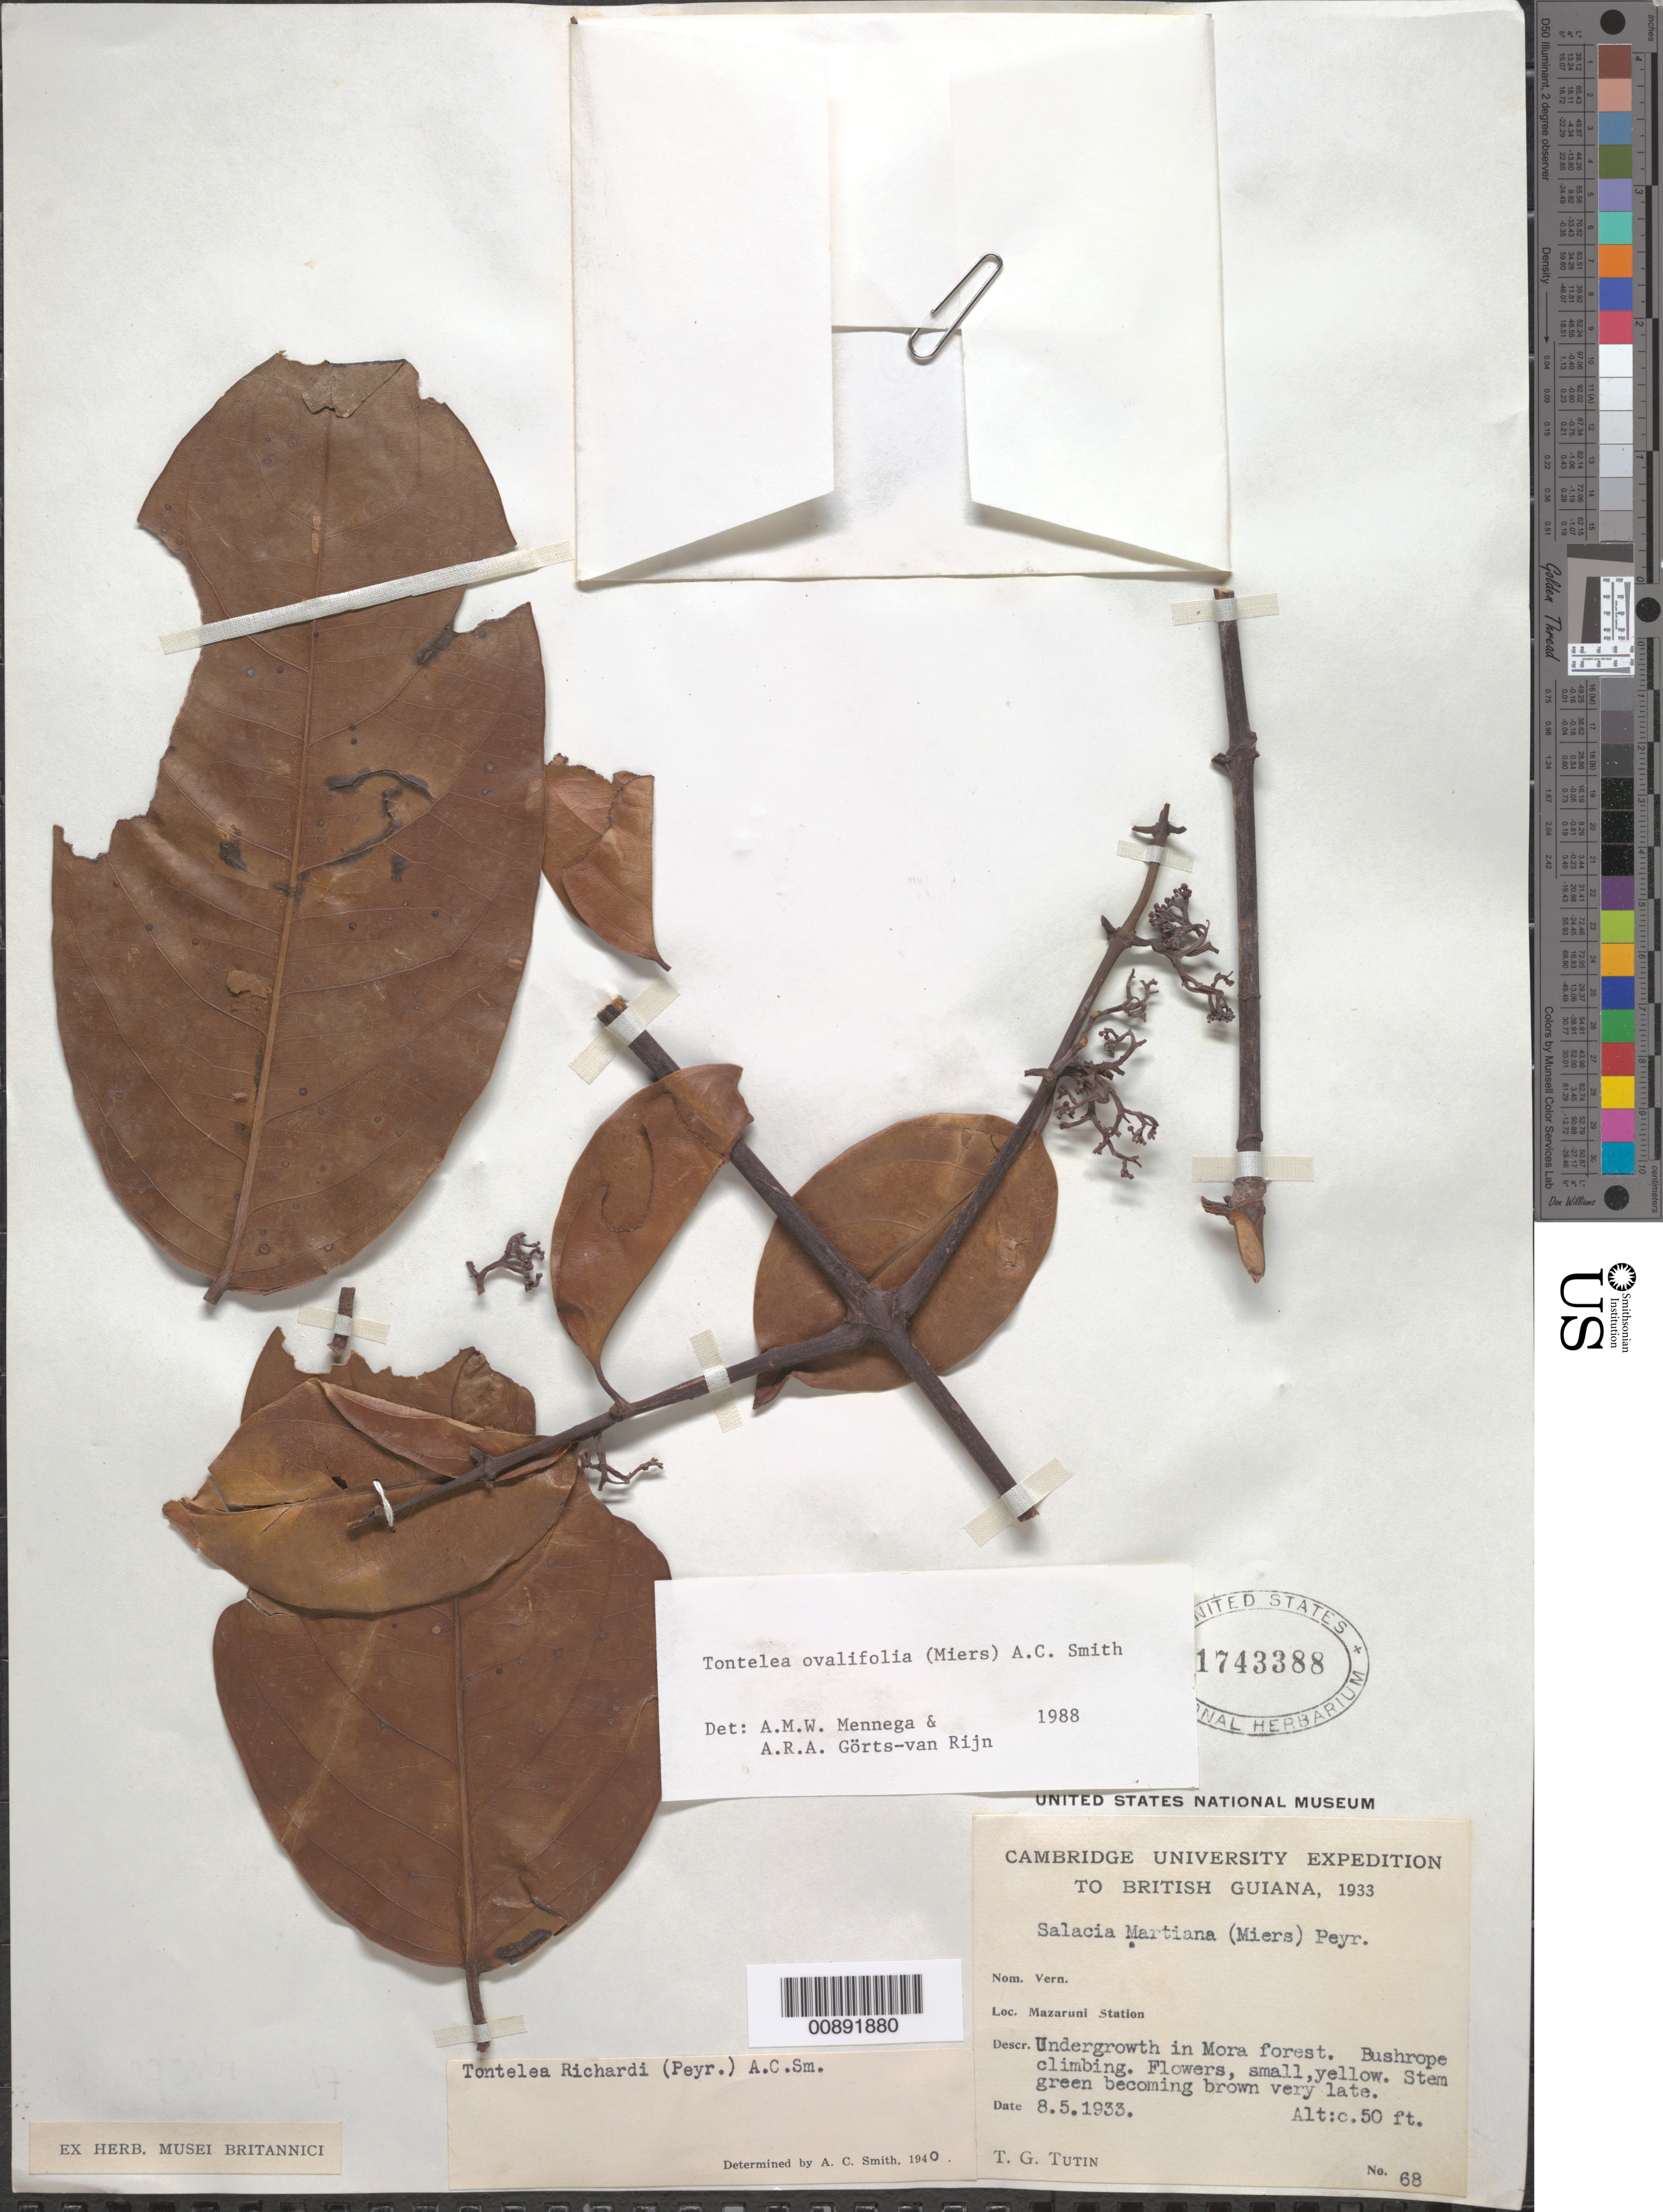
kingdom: Plantae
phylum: Tracheophyta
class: Magnoliopsida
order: Celastrales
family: Celastraceae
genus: Tontelea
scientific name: Tontelea ovalifolia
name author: (Miers) A.C. Sm.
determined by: Mennega, A. M.; Görts-van Rijn, A. R.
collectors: T. G. Tutin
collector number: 68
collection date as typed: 8-May-33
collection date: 1933-05-08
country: Guyana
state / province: Cuyuni-Mazaruni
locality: Mazaruni Station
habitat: Undergrowth in Mora forest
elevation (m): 15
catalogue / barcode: US 1743388